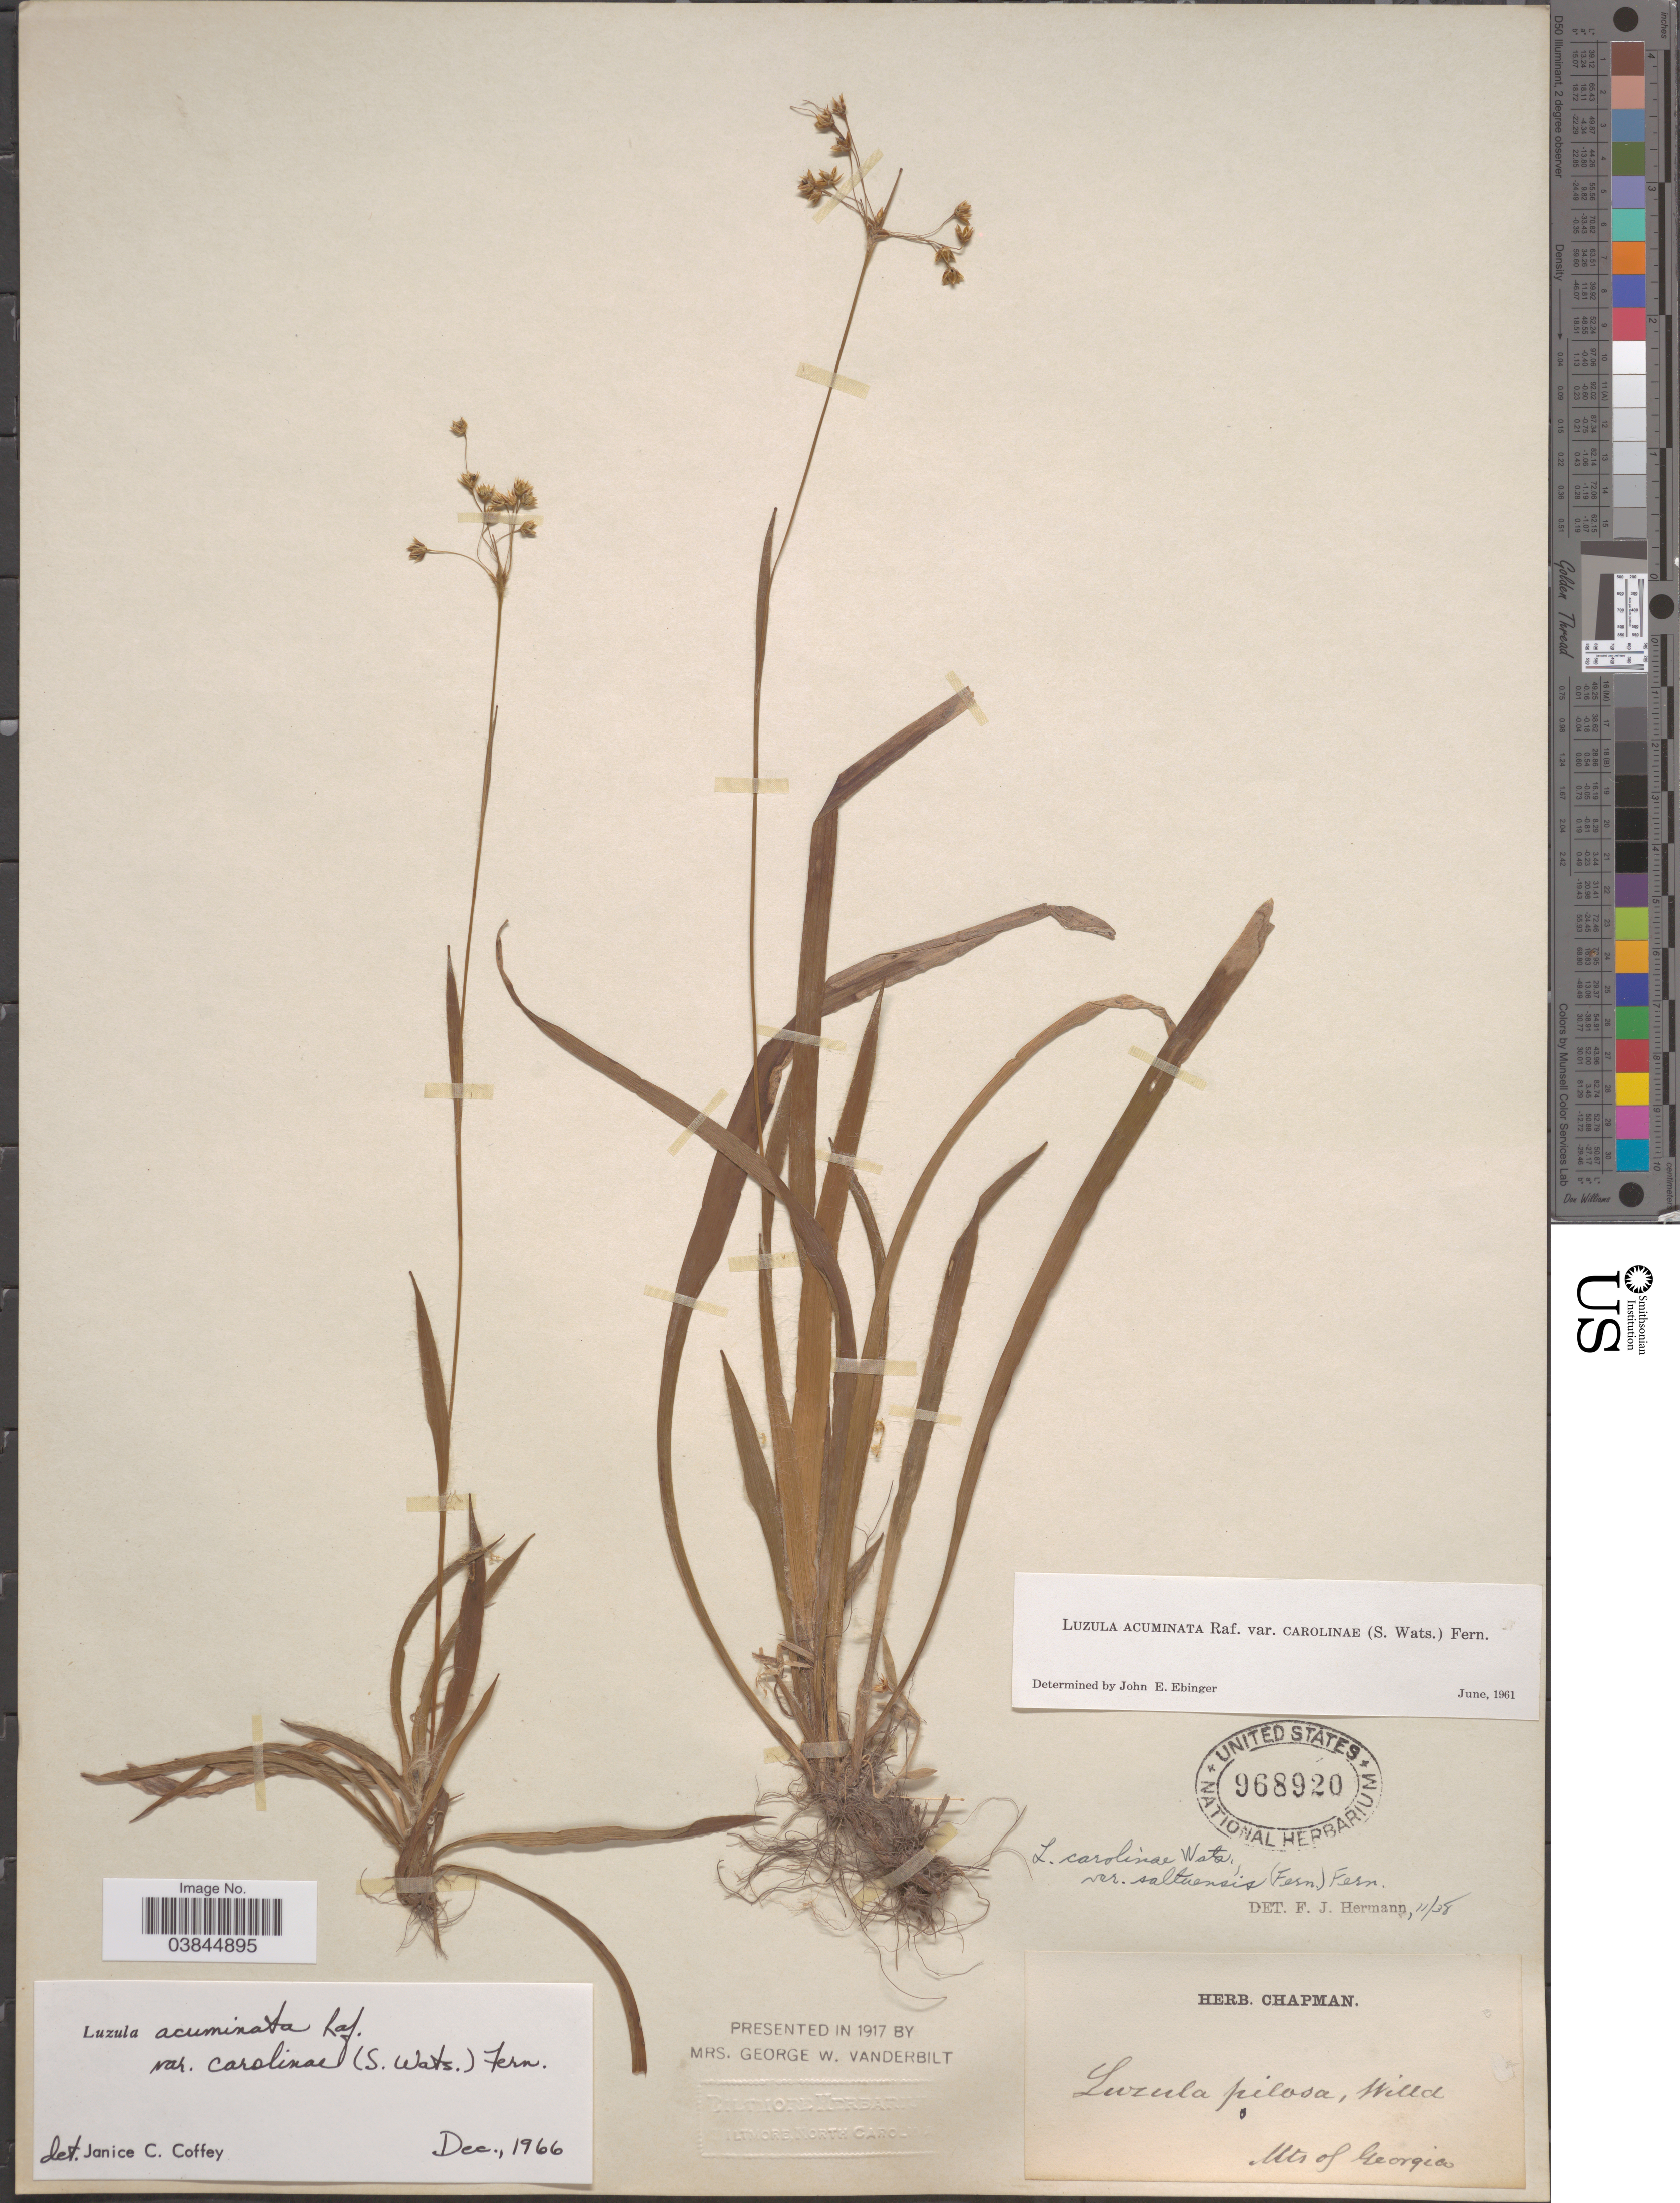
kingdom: Plantae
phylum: Tracheophyta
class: Liliopsida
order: Poales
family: Juncaceae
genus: Luzula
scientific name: Luzula acuminata var. carolinae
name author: (S. Watson) Fernald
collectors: ex herb. Chapman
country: United States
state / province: Georgia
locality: Mts of Georgia.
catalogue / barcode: US 968920